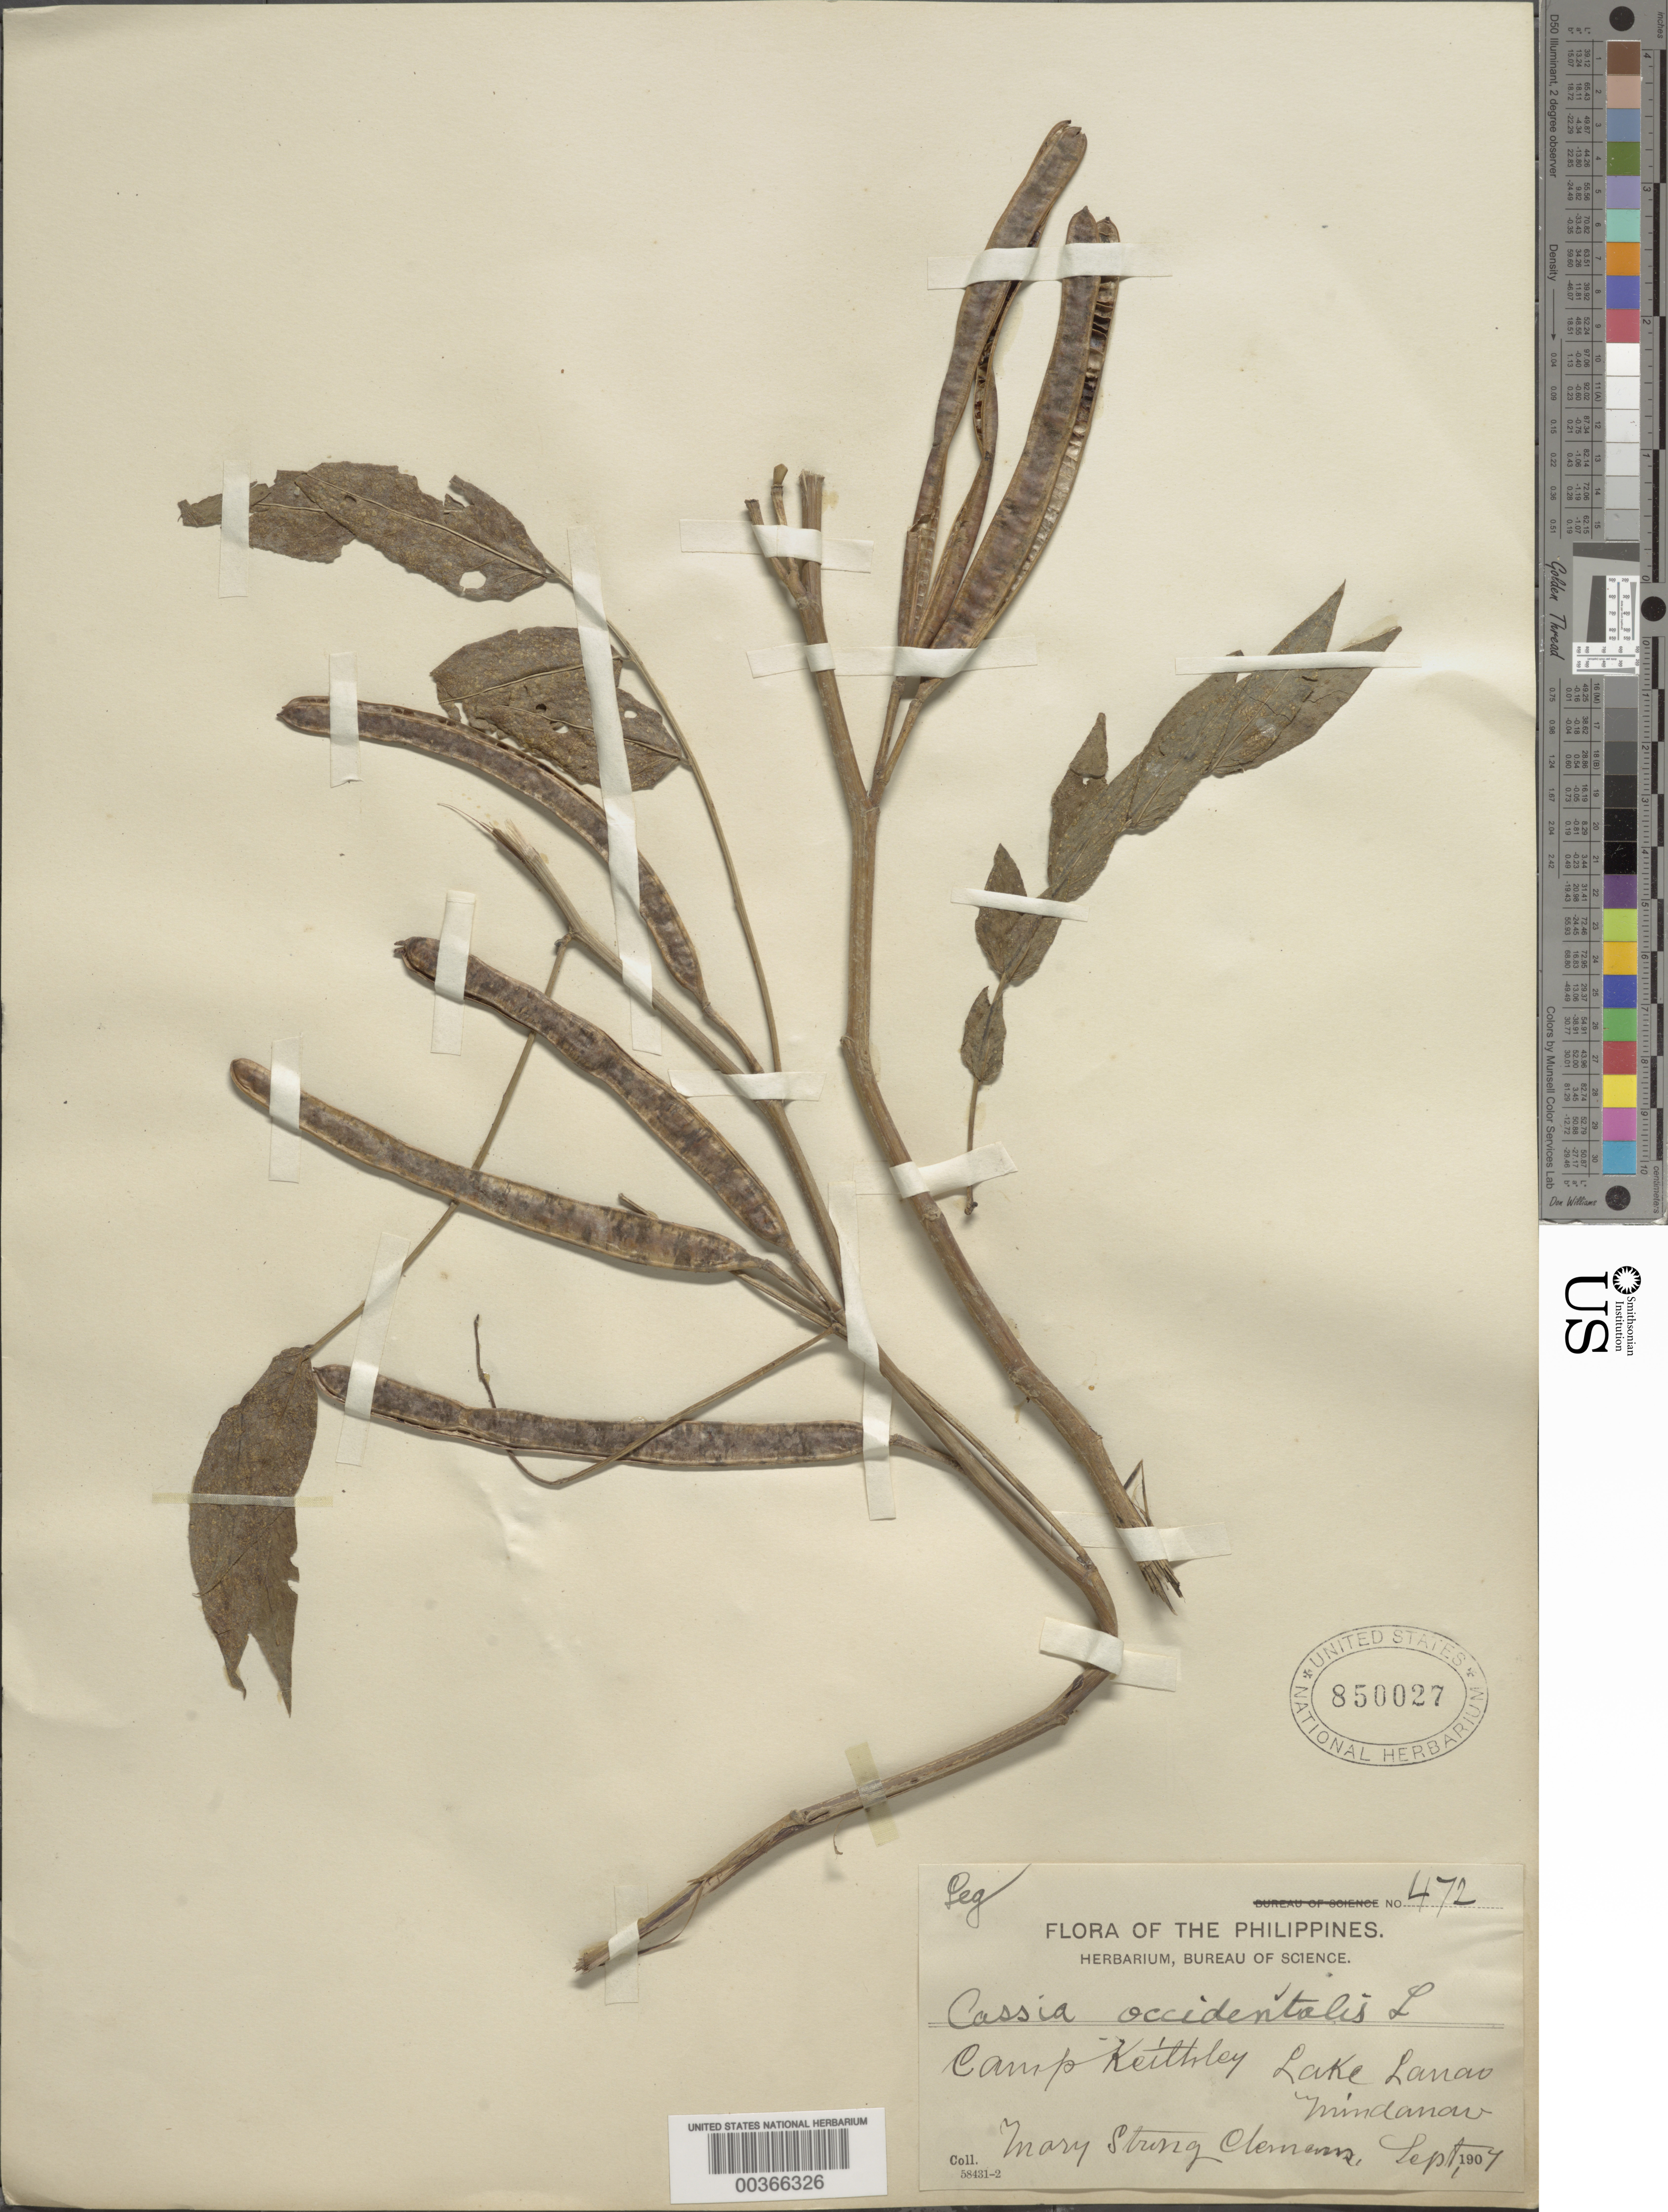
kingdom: Plantae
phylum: Tracheophyta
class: Magnoliopsida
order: Fabales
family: Fabaceae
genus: Senna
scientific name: Senna occidentalis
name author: (L.) Link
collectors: M. S. Clemens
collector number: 472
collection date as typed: Sep 1907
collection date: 1907-09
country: Philippines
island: Mindanao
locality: Camp keithley; lake lanao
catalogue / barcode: US 850027